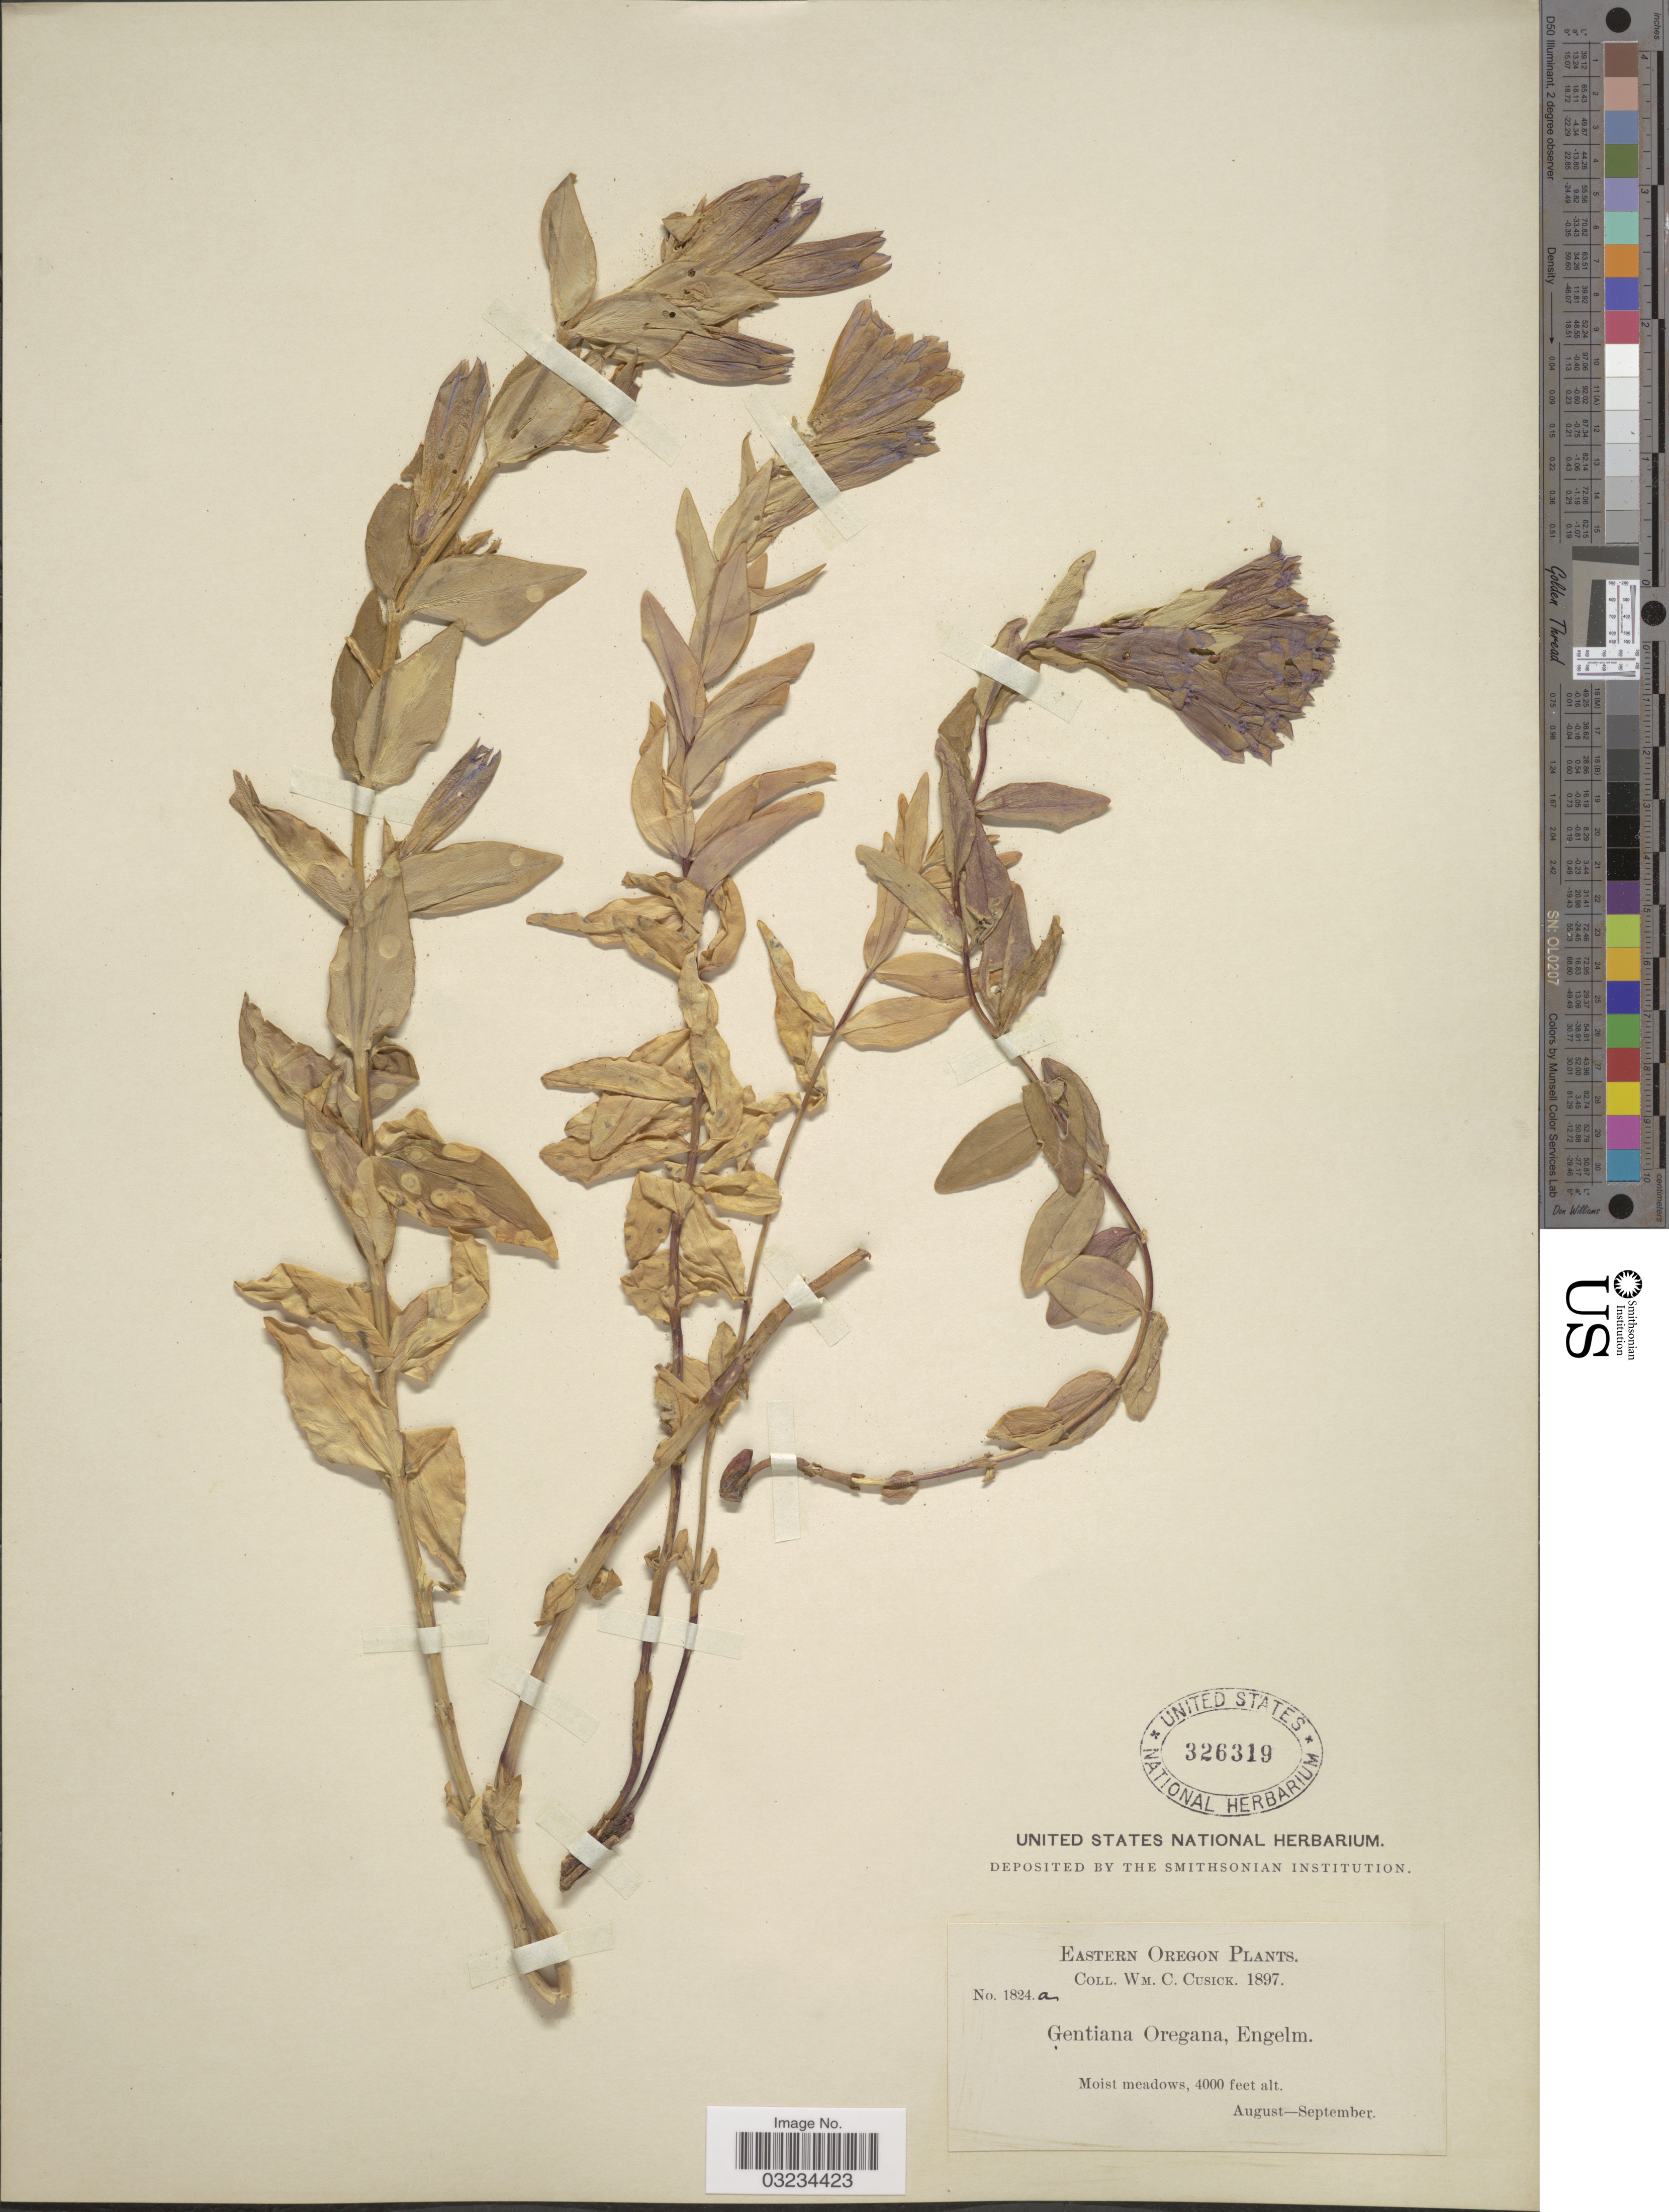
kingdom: Plantae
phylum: Tracheophyta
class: Magnoliopsida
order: Gentianales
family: Gentianaceae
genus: Gentiana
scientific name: Gentiana oregana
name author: Engelm. ex A. Gray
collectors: W. C. Cusick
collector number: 1824a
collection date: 1897-08/1897-09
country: United States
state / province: Oregon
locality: Eastern Oregon.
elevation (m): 1219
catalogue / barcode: US 326319